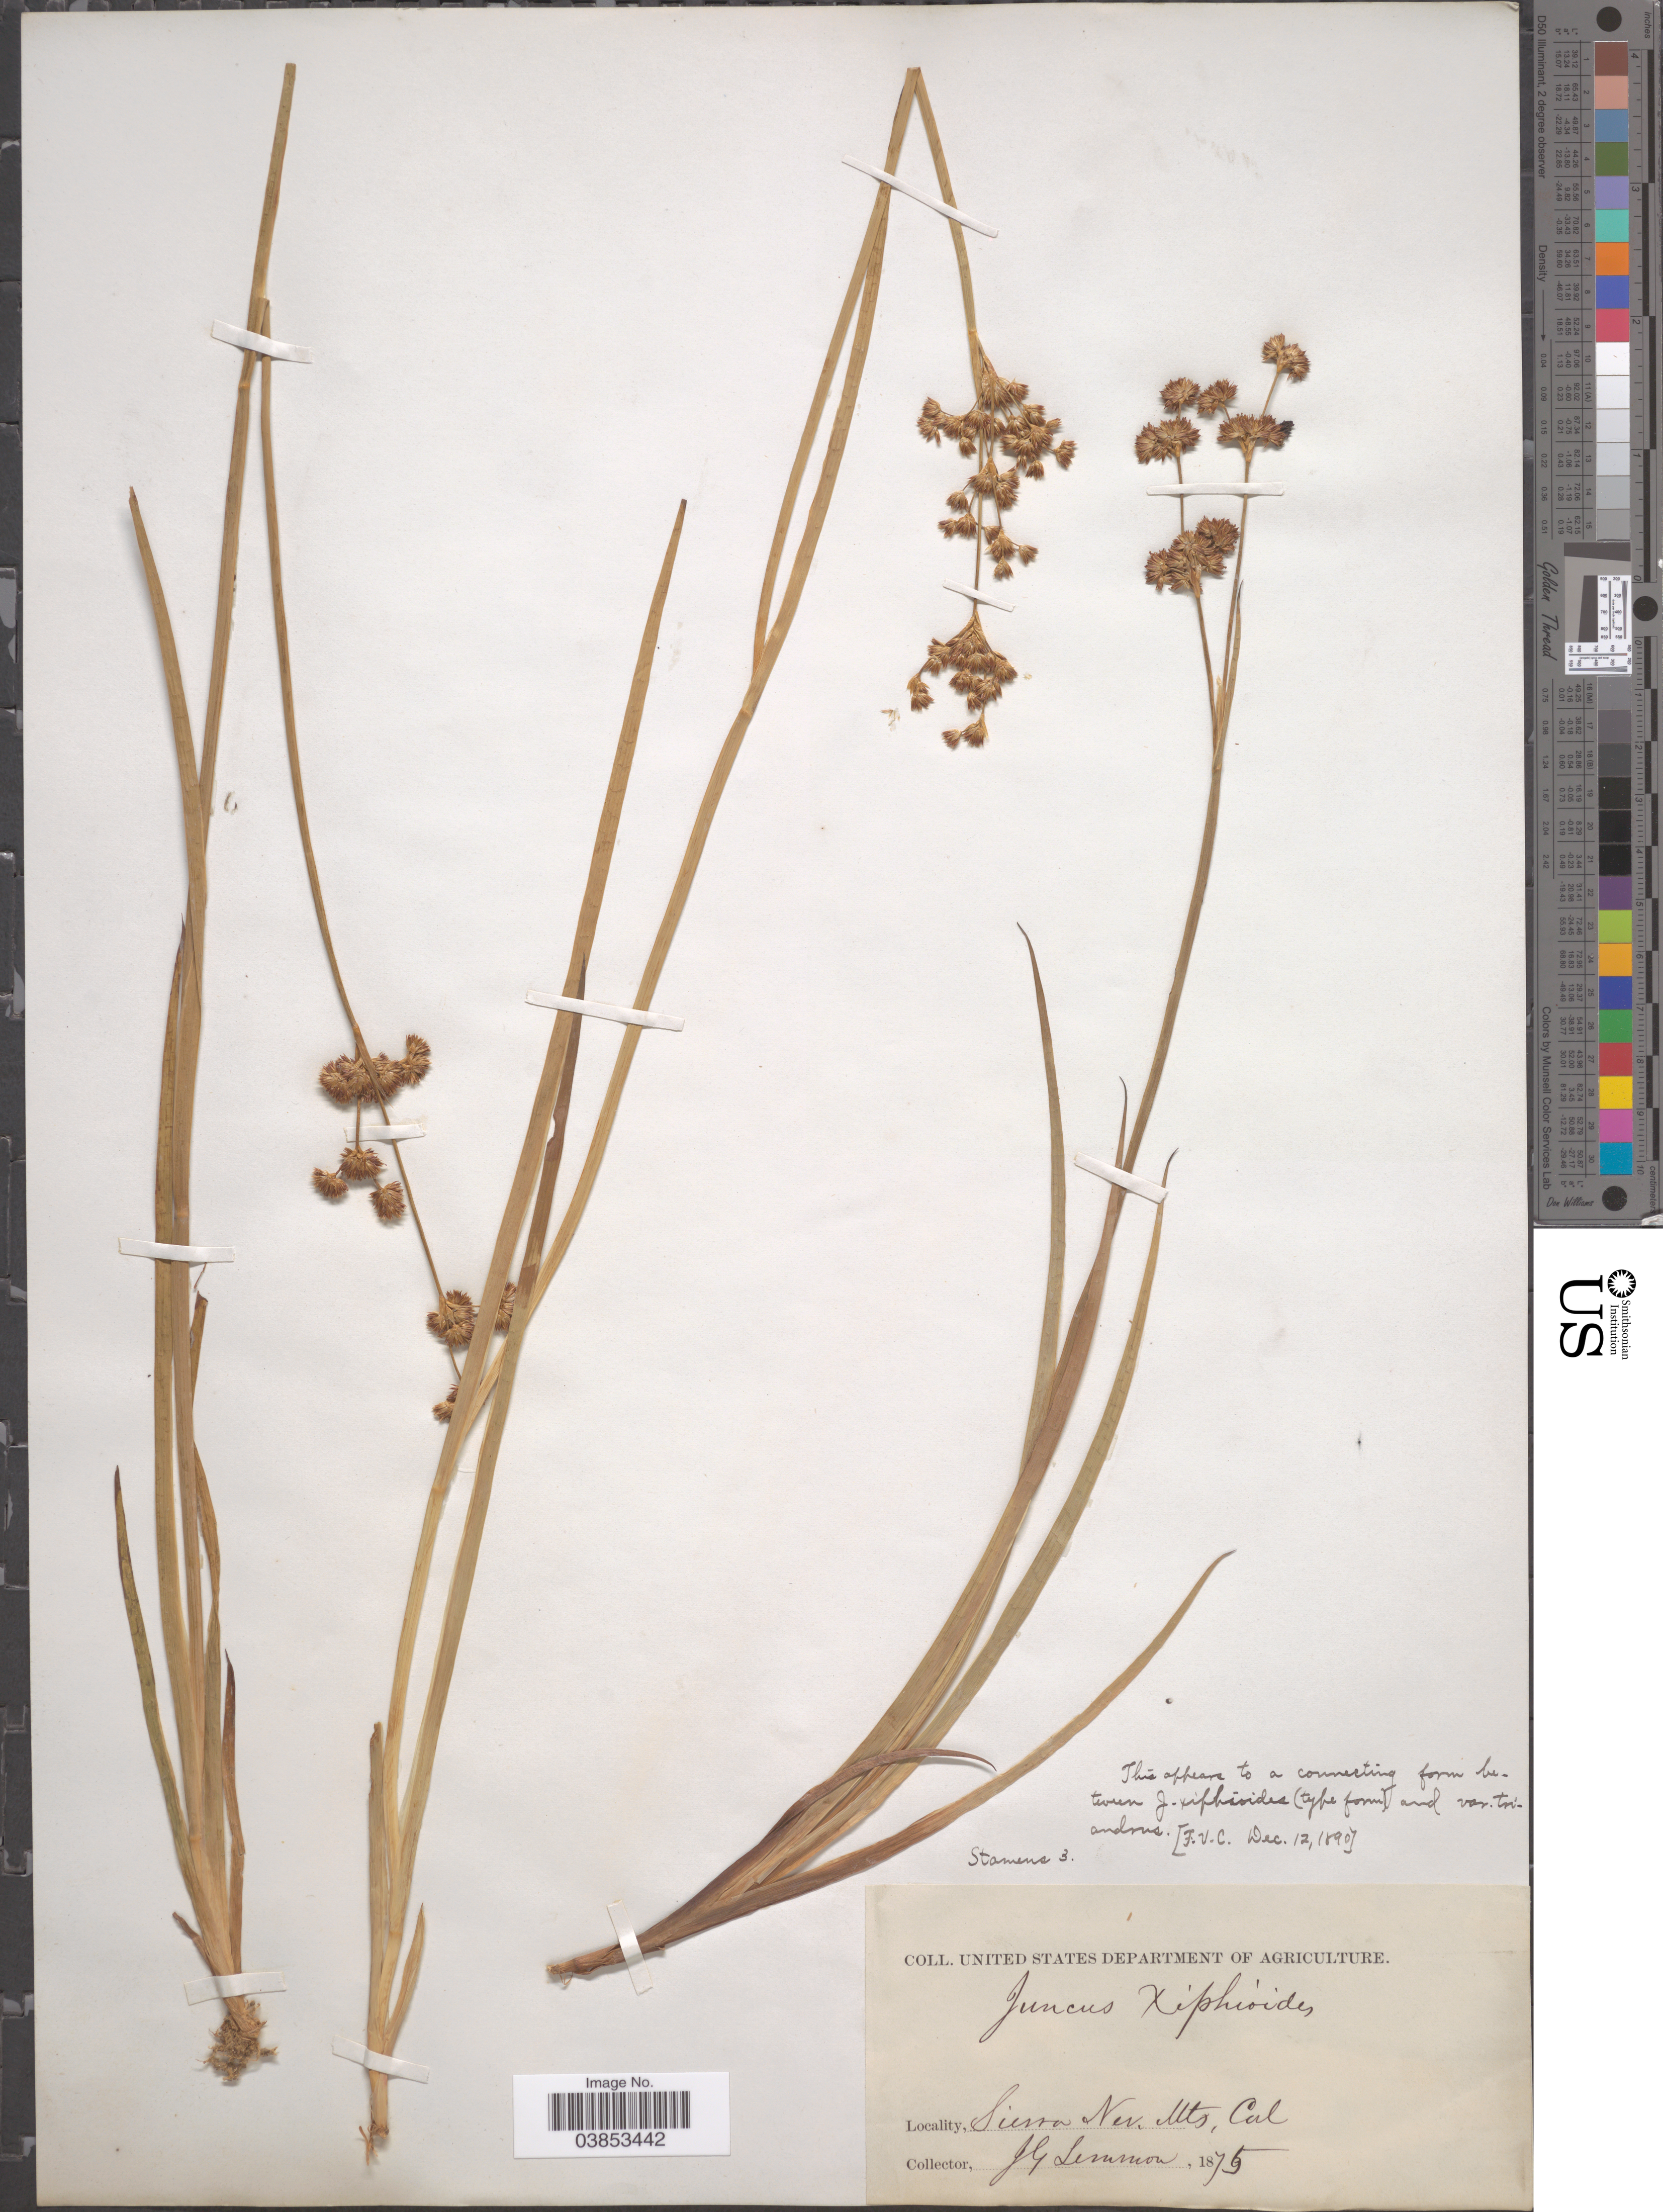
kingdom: Plantae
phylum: Tracheophyta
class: Liliopsida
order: Poales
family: Juncaceae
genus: Juncus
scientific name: Juncus ensifolius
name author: Wikstr.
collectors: J. Lemmon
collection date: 1875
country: United States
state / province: California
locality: Sierra Nev. Mts.